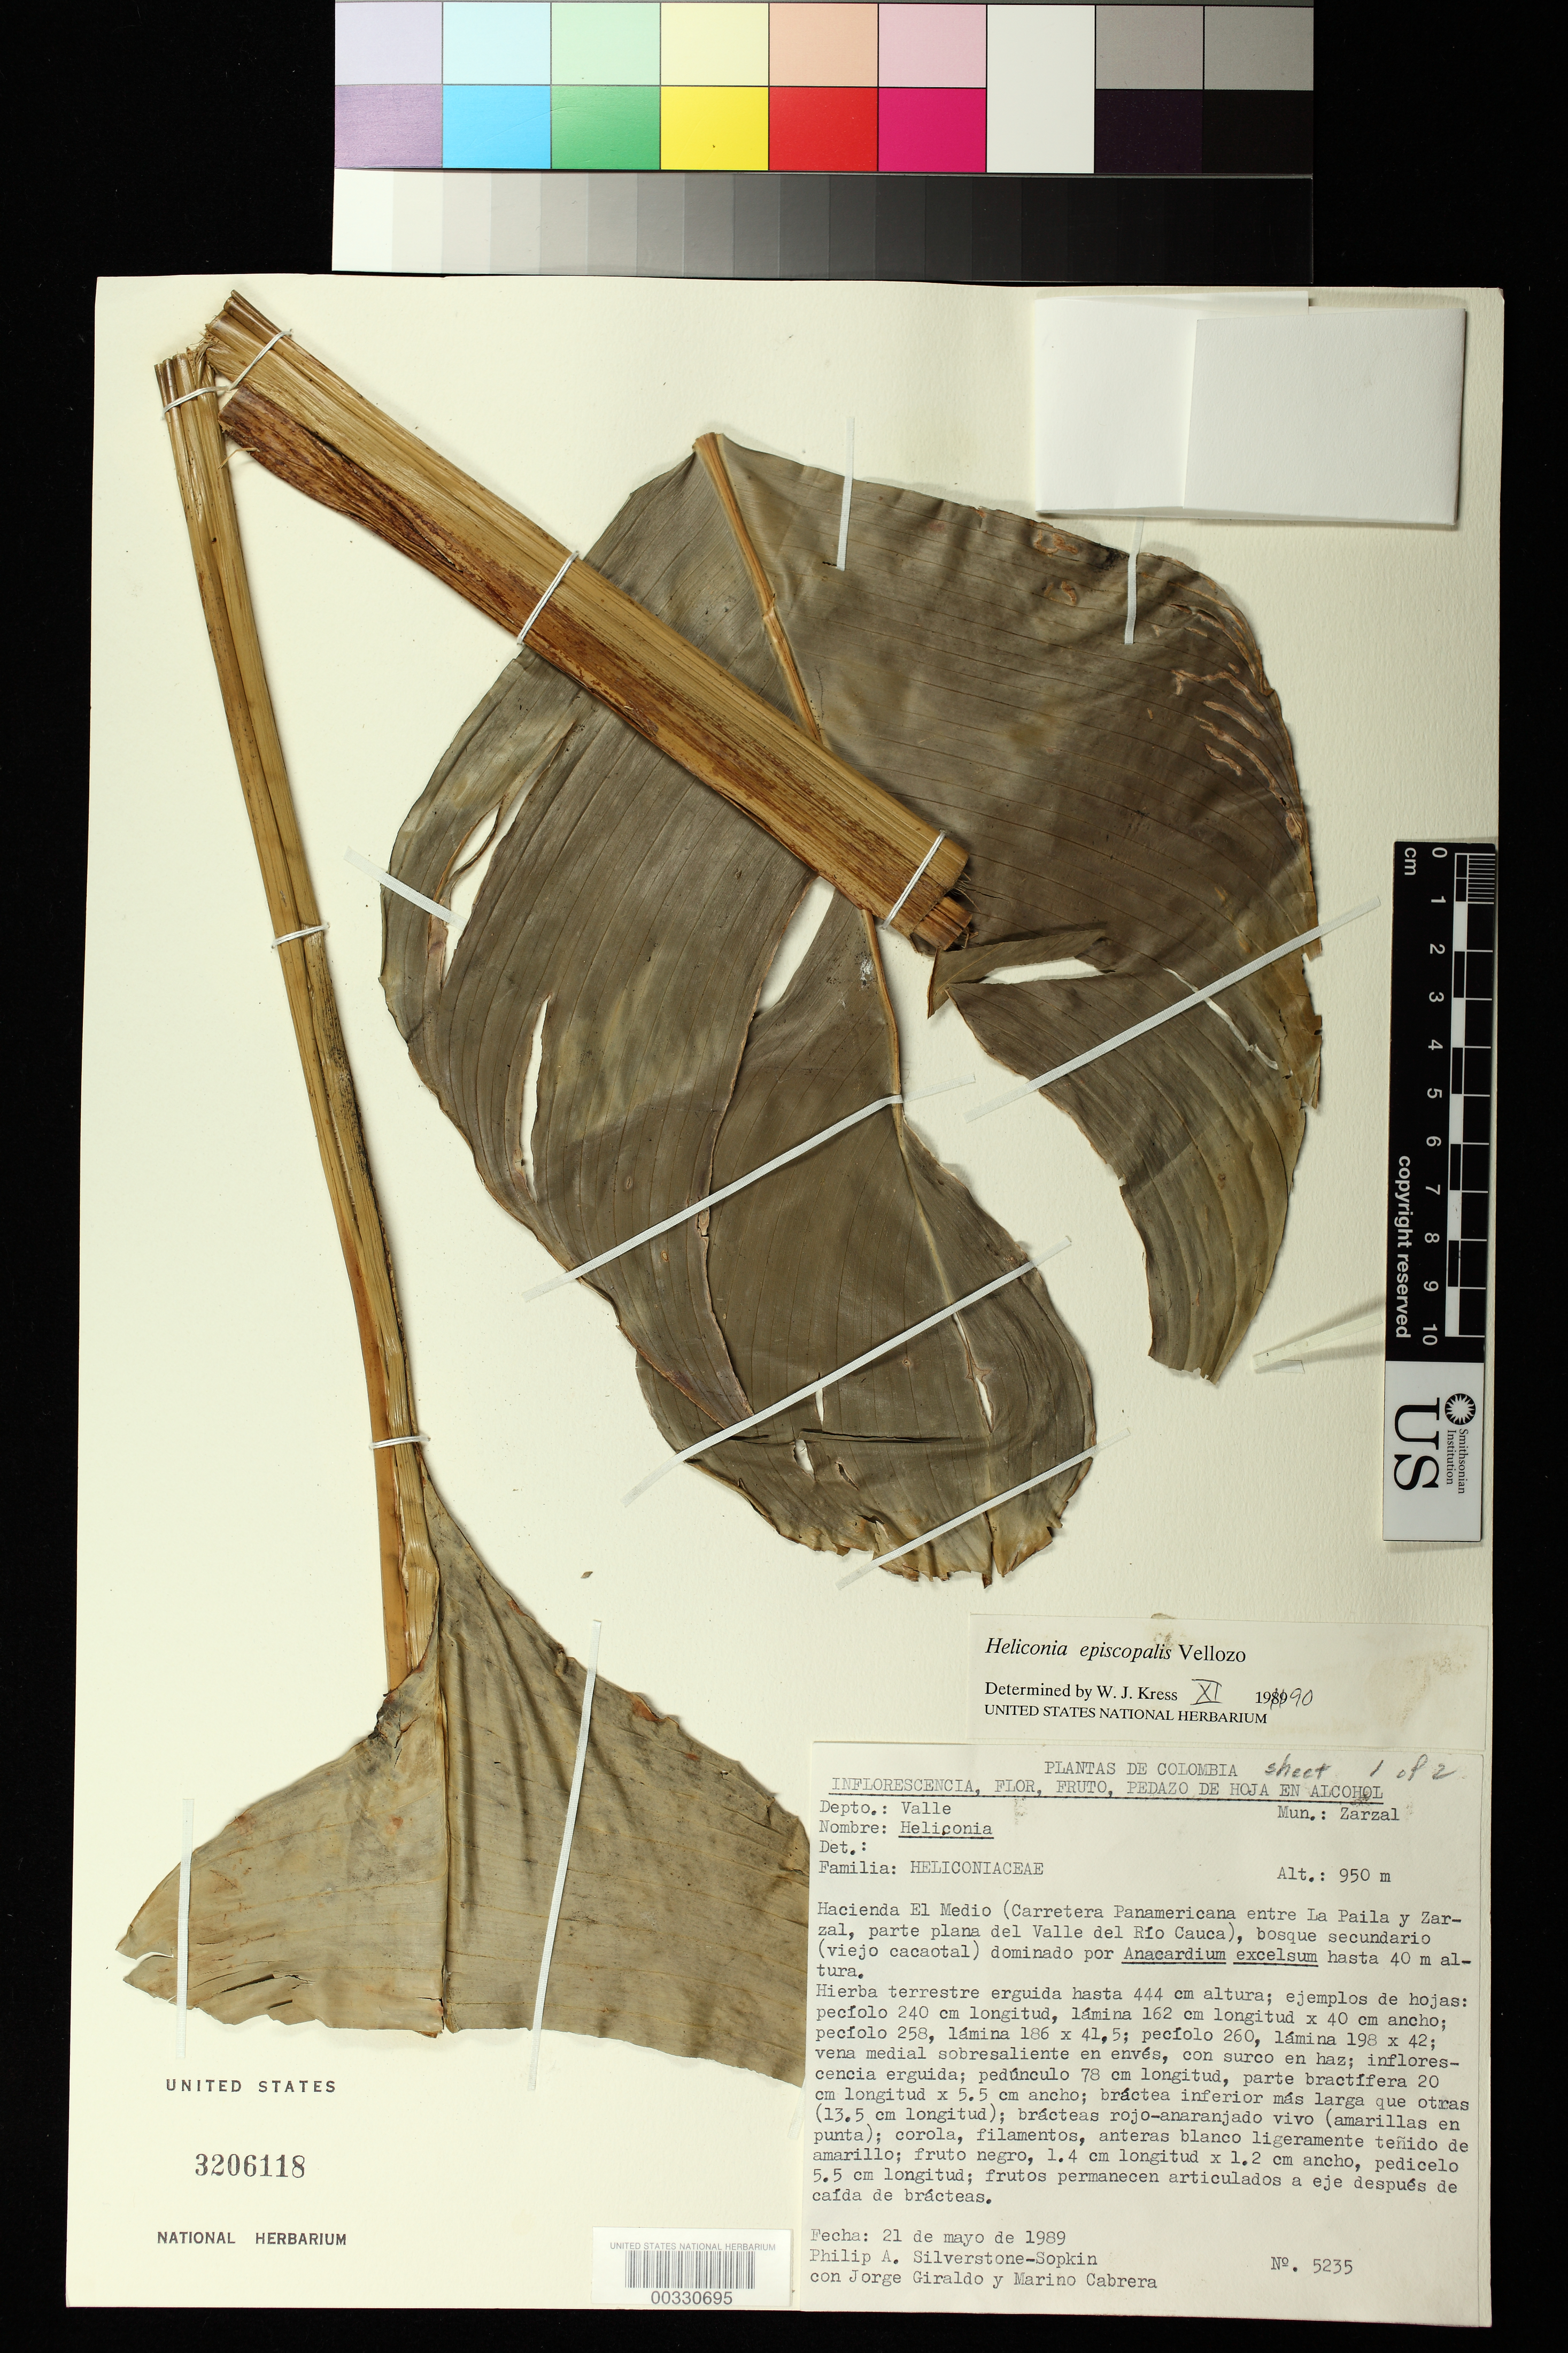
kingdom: Plantae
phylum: Tracheophyta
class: Liliopsida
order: Zingiberales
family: Heliconiaceae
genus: Heliconia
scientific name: Heliconia episcopalis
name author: Vell.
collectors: P. A. Silverstone-Sopkin, J. Giraldo & M. Cabrera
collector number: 5235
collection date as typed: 21 May 1989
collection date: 1989-05-21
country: Colombia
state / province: Valle del Cauca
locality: Hacienda el Medio (Panamerican highway between la Paila and Zarzal, parte plana del Valle del Rio Cauca)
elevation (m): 40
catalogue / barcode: US 3206118